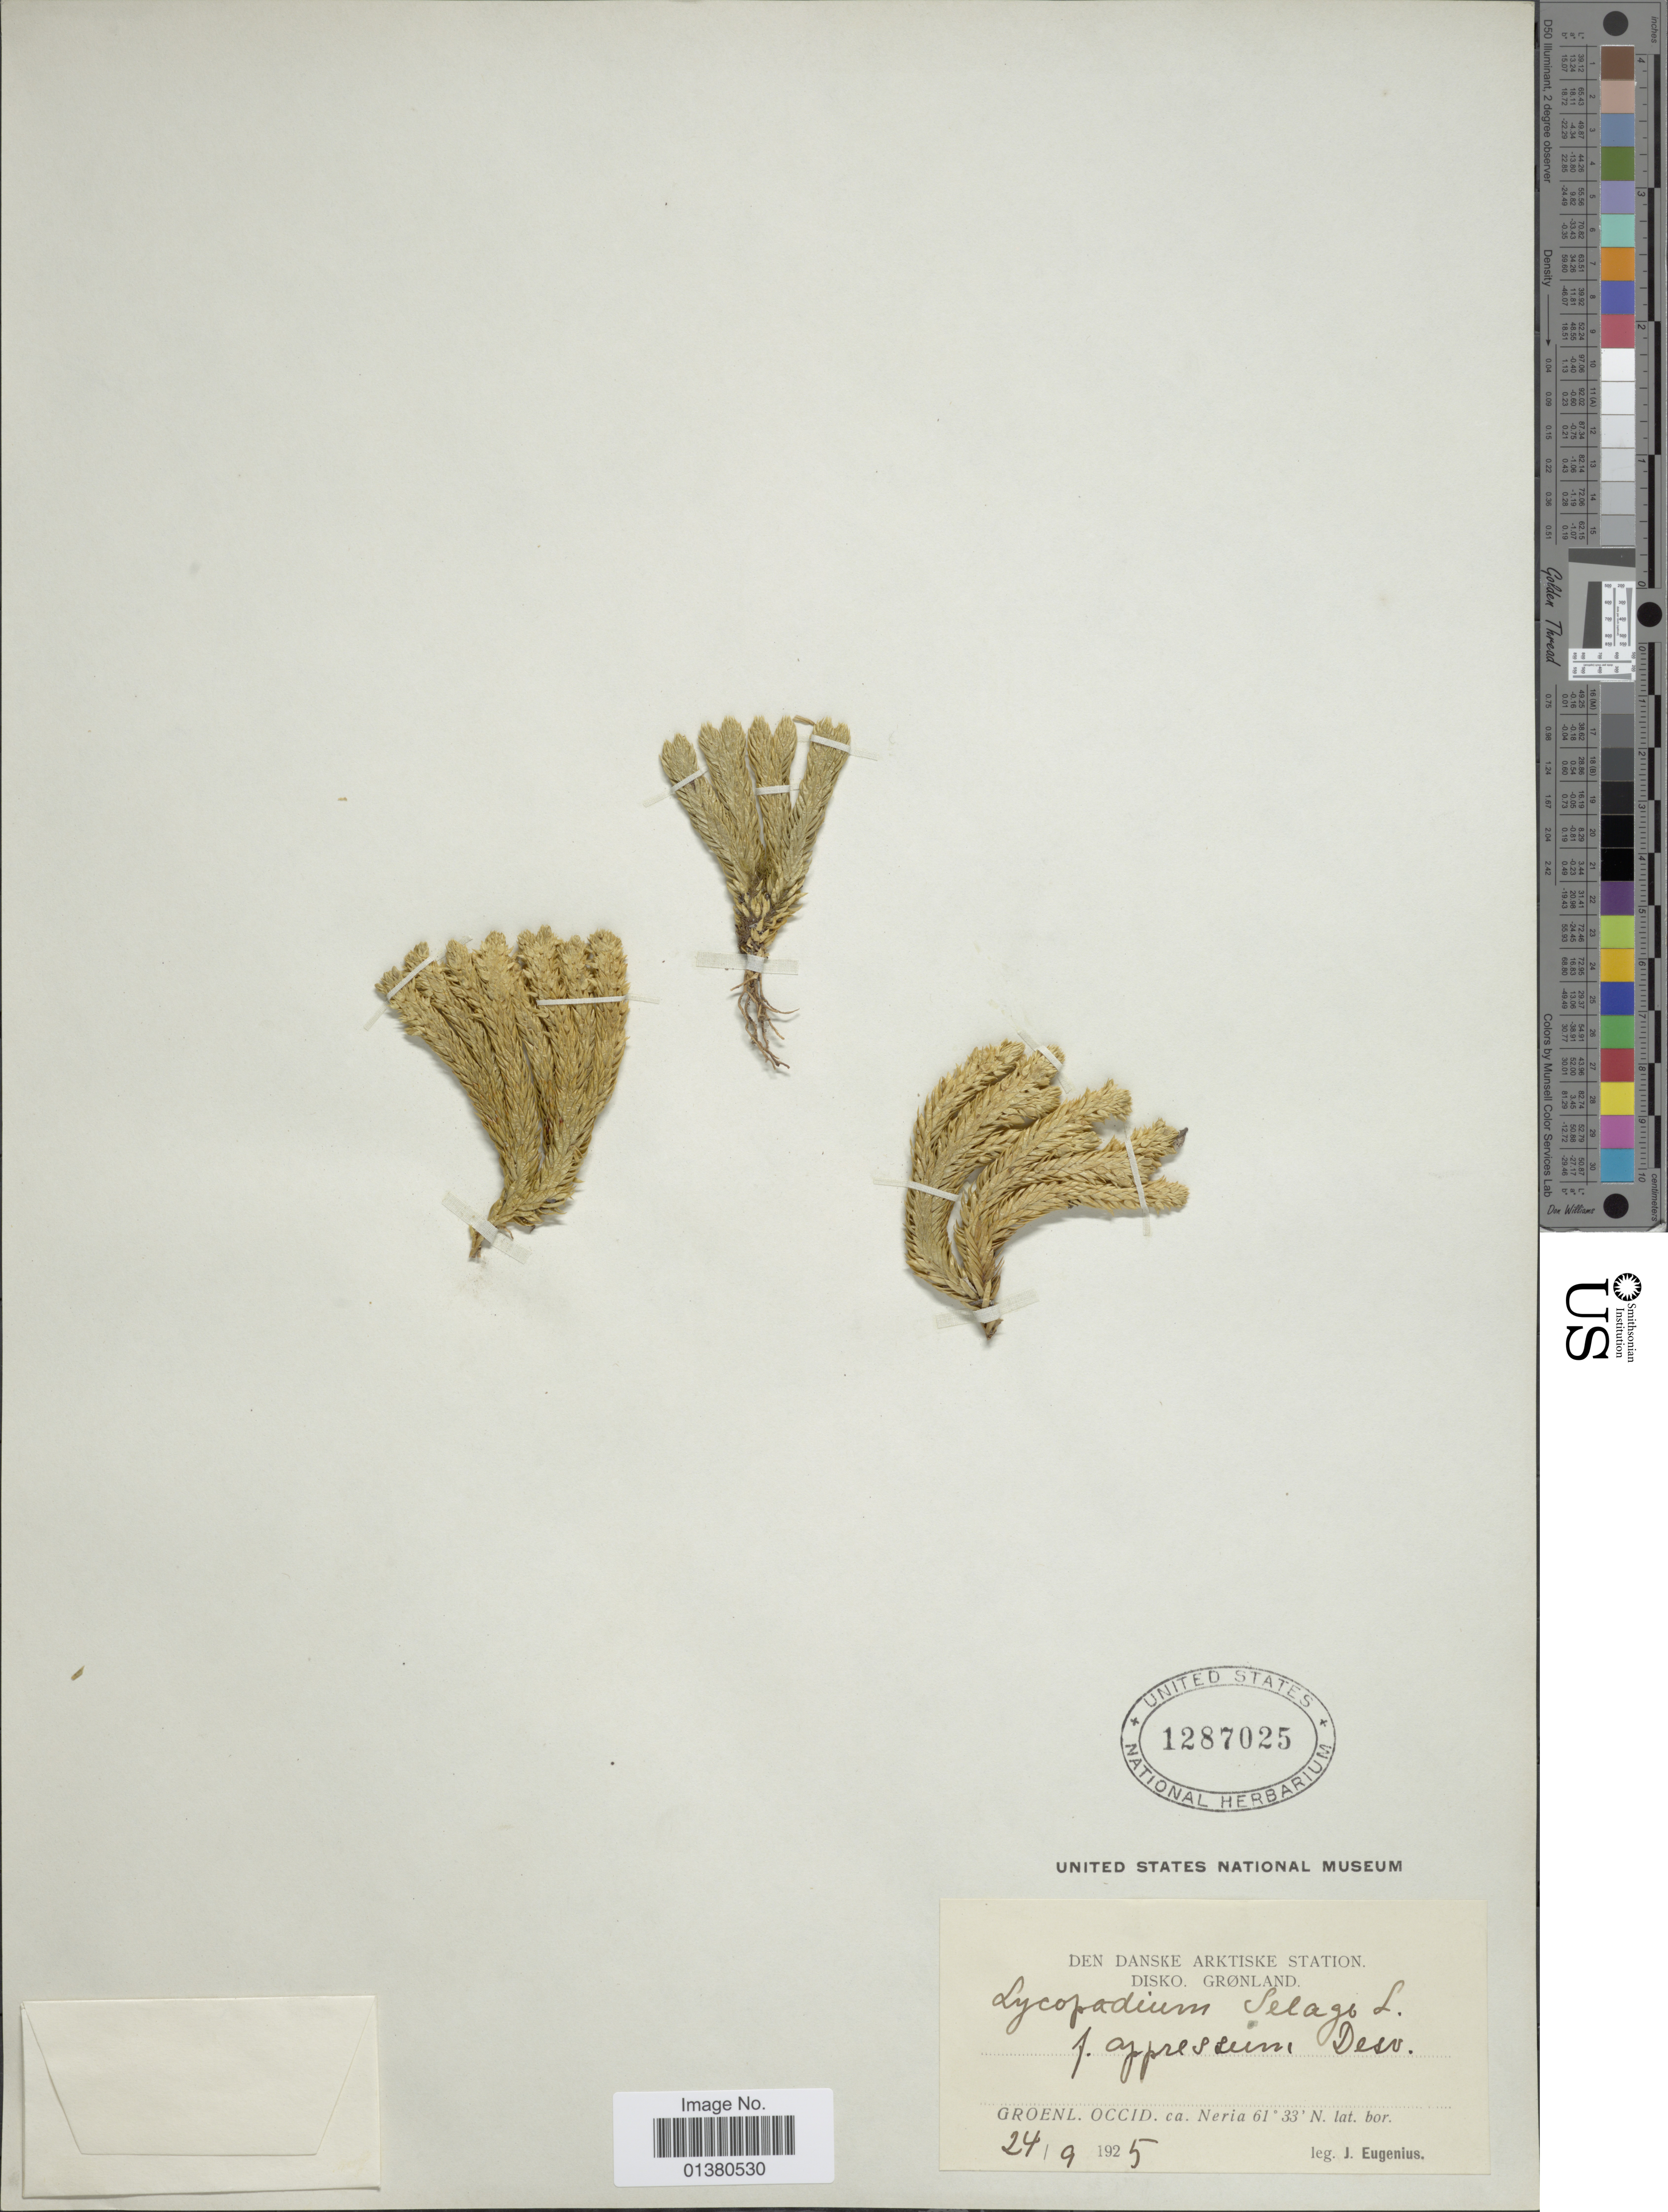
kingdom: Plantae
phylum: Tracheophyta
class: Lycopodiopsida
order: Lycopodiales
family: Lycopodiaceae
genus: Huperzia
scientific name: Huperzia selago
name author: (L.) Bernh. ex Schrank & Mart.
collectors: J. Eugenius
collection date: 1925-09-24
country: Greenland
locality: Den Danske Arktiske Station Disko Grønland, Groenl occid ca Neria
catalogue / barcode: US 1287025